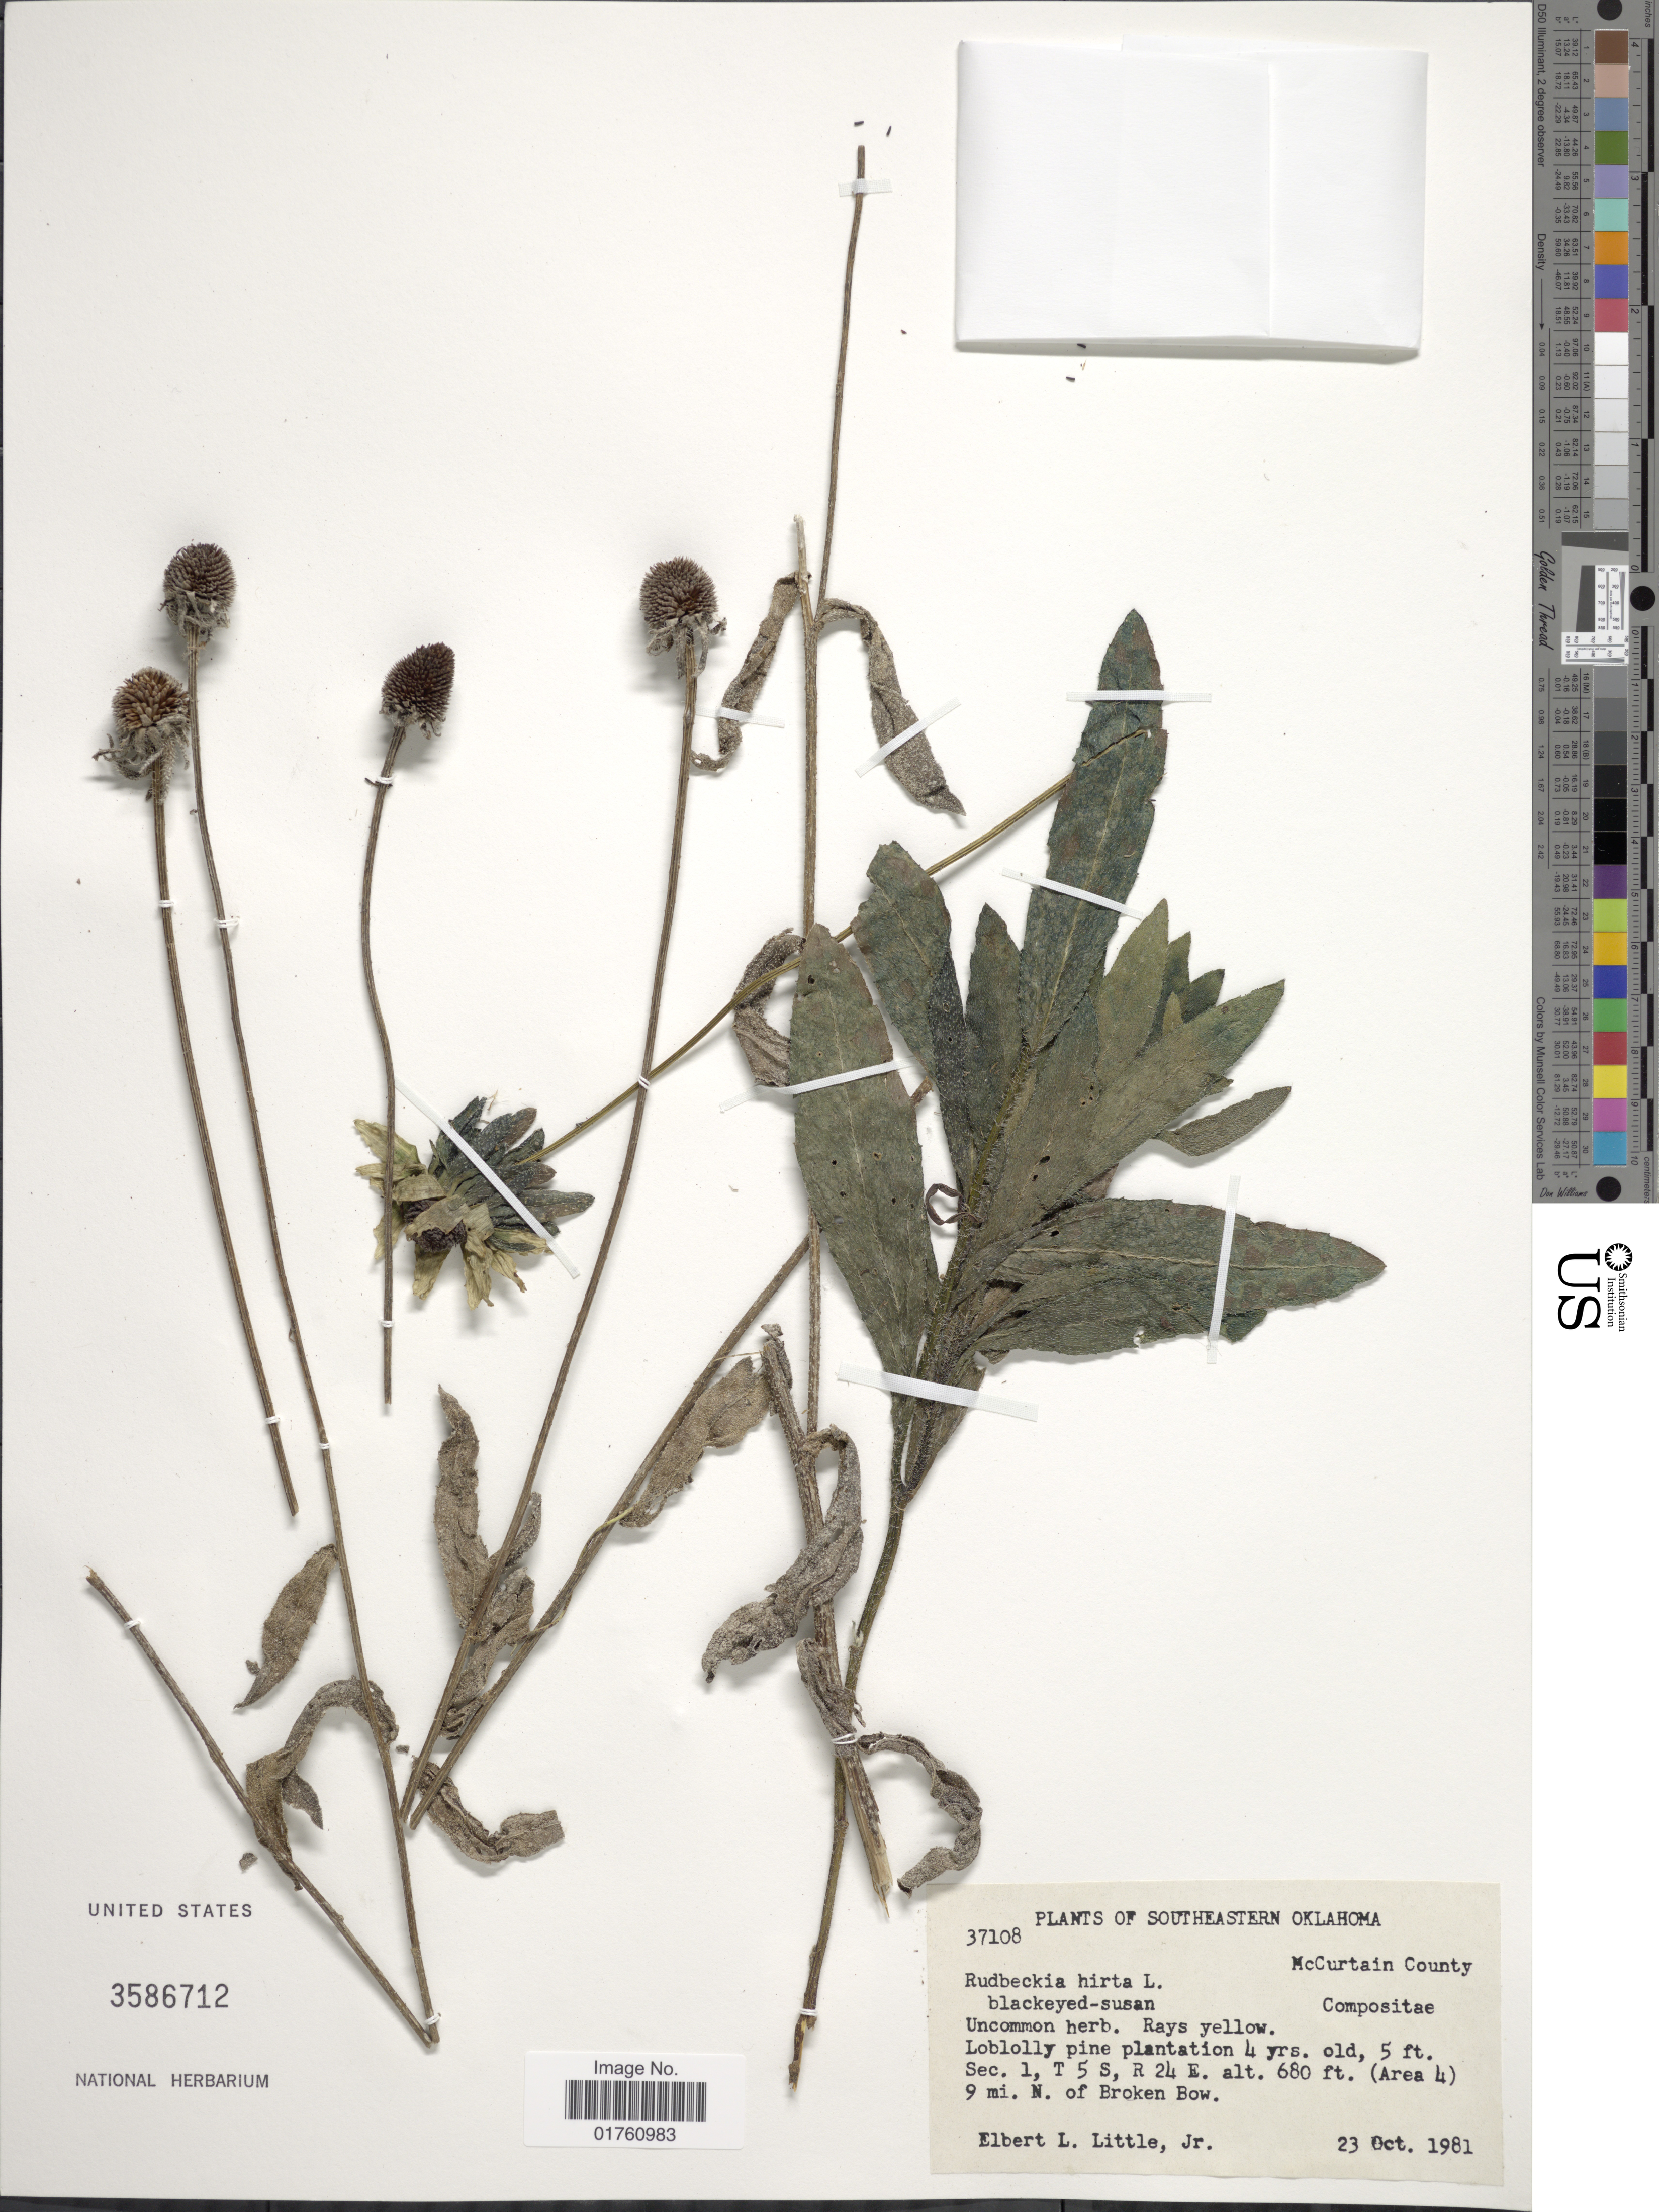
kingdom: Plantae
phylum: Tracheophyta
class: Magnoliopsida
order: Asterales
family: Asteraceae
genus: Rudbeckia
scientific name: Rudbeckia hirta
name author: L.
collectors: E. L. Little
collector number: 37108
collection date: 1981-10-23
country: United States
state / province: Oklahoma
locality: Southeastern Oklahoma, McCurtain County, Sec. 1, T 5 S, R 24 E, (Area 4) 9 mi N of Broken Bow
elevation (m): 207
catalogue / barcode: US 3586712